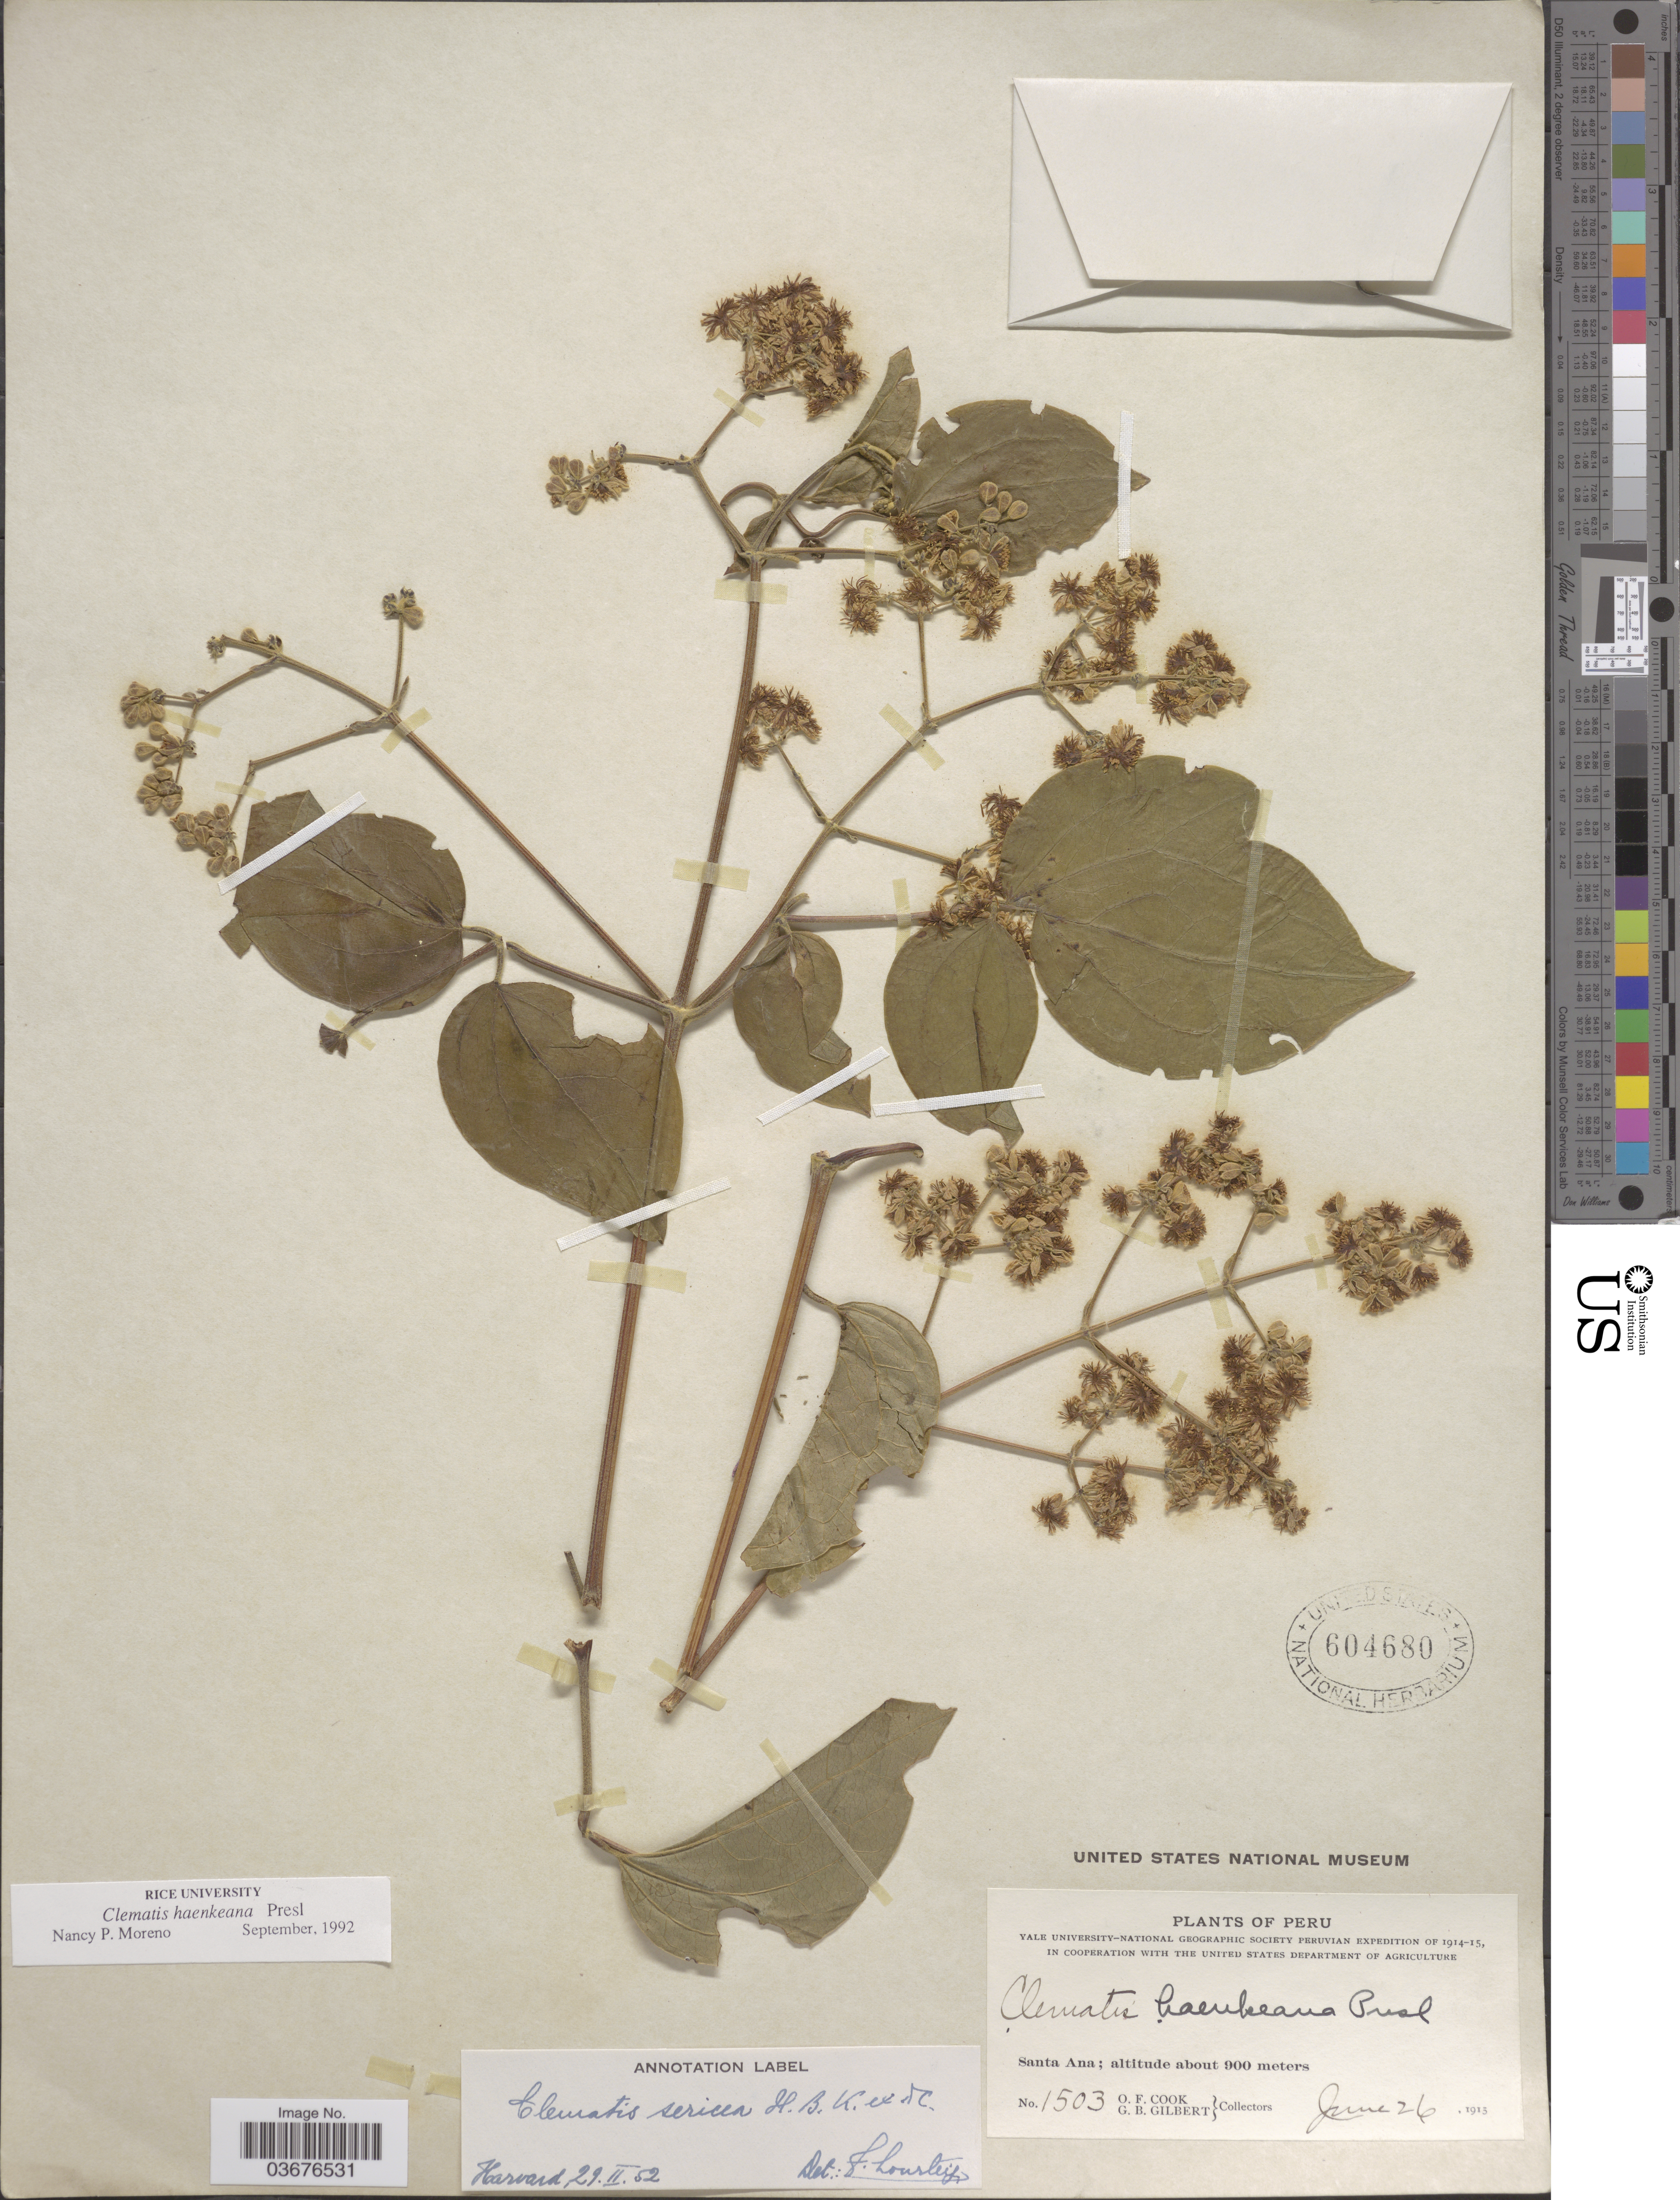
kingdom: Plantae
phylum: Tracheophyta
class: Magnoliopsida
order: Ranunculales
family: Ranunculaceae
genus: Clematis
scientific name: Clematis haenkeana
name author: C. Presl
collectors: O. F. Cook & G. B. Gilbert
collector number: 1503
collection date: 1915-06-26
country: Peru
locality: Santa Ana.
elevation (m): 900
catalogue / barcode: US 604680